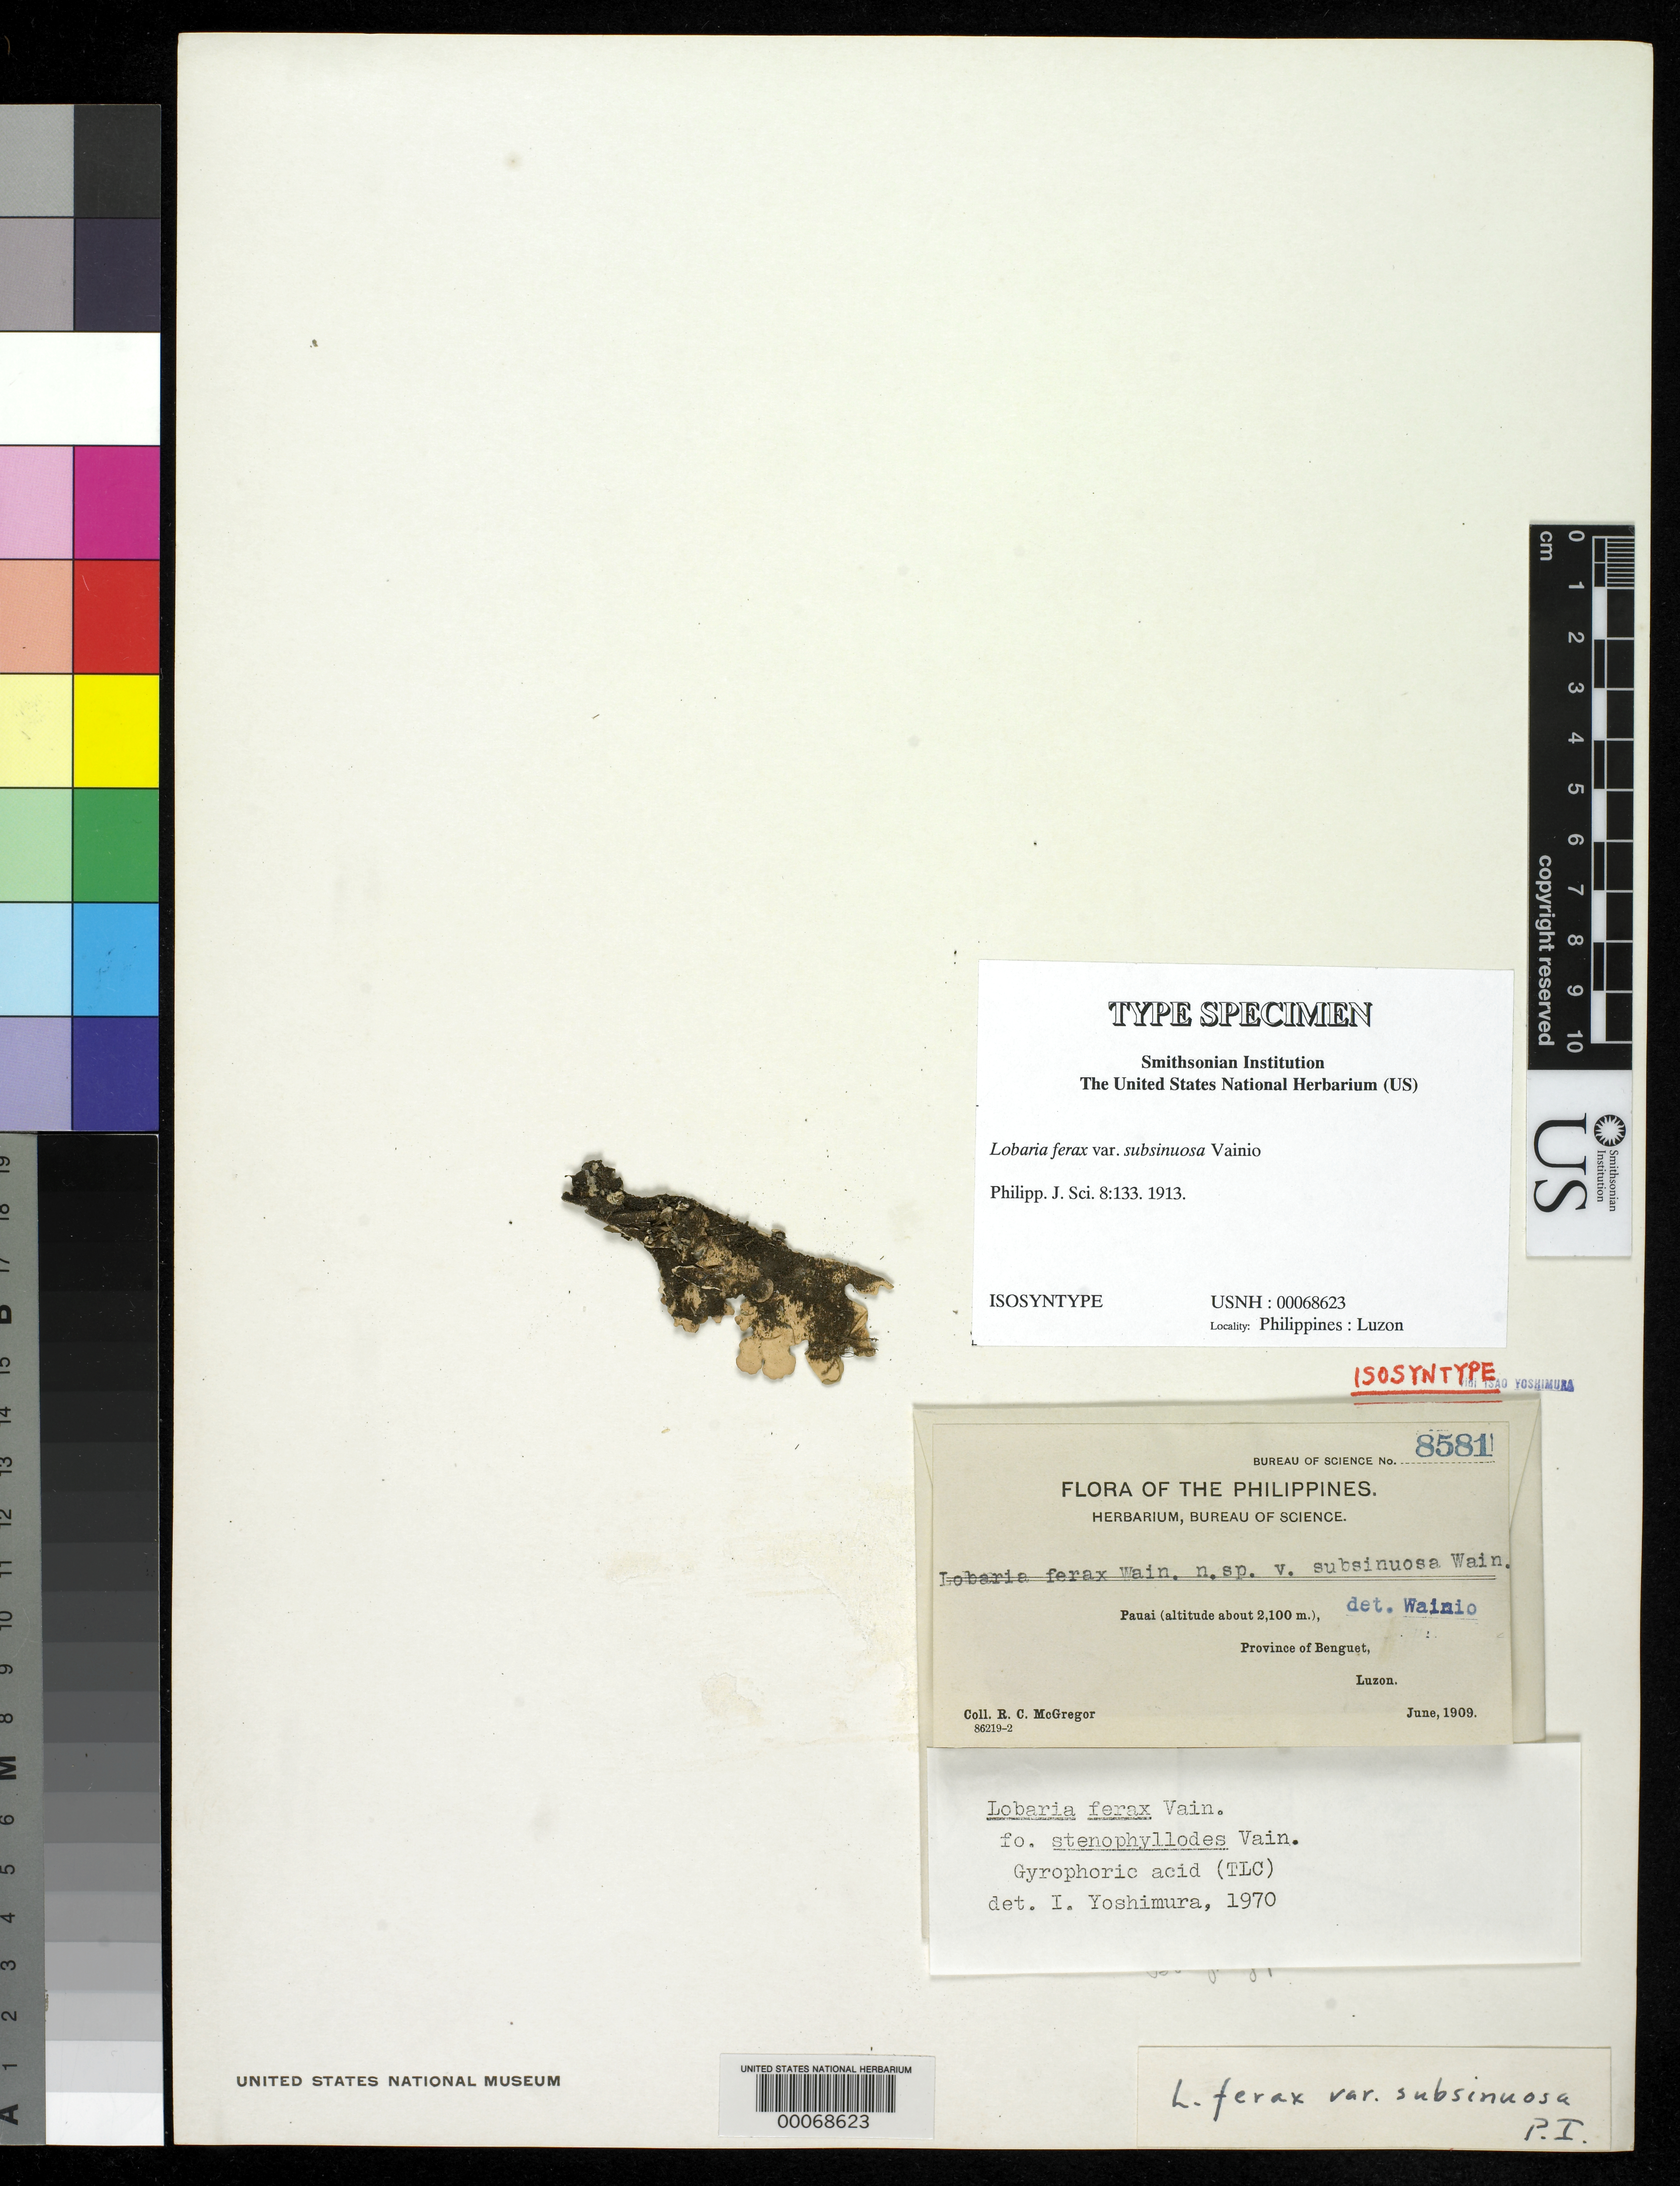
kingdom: Fungi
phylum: Ascomycota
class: Lecanoromycetes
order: Peltigerales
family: Lobariaceae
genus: Lobaria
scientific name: Lobaria ferax var. subsinuosa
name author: Vain.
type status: Isosyntype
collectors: R. C. McGregor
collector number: Bur. Sci. 8581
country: Philippines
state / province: Cordillera (Administrative Region)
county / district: Benguet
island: Luzon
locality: Pauai.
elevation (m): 2100